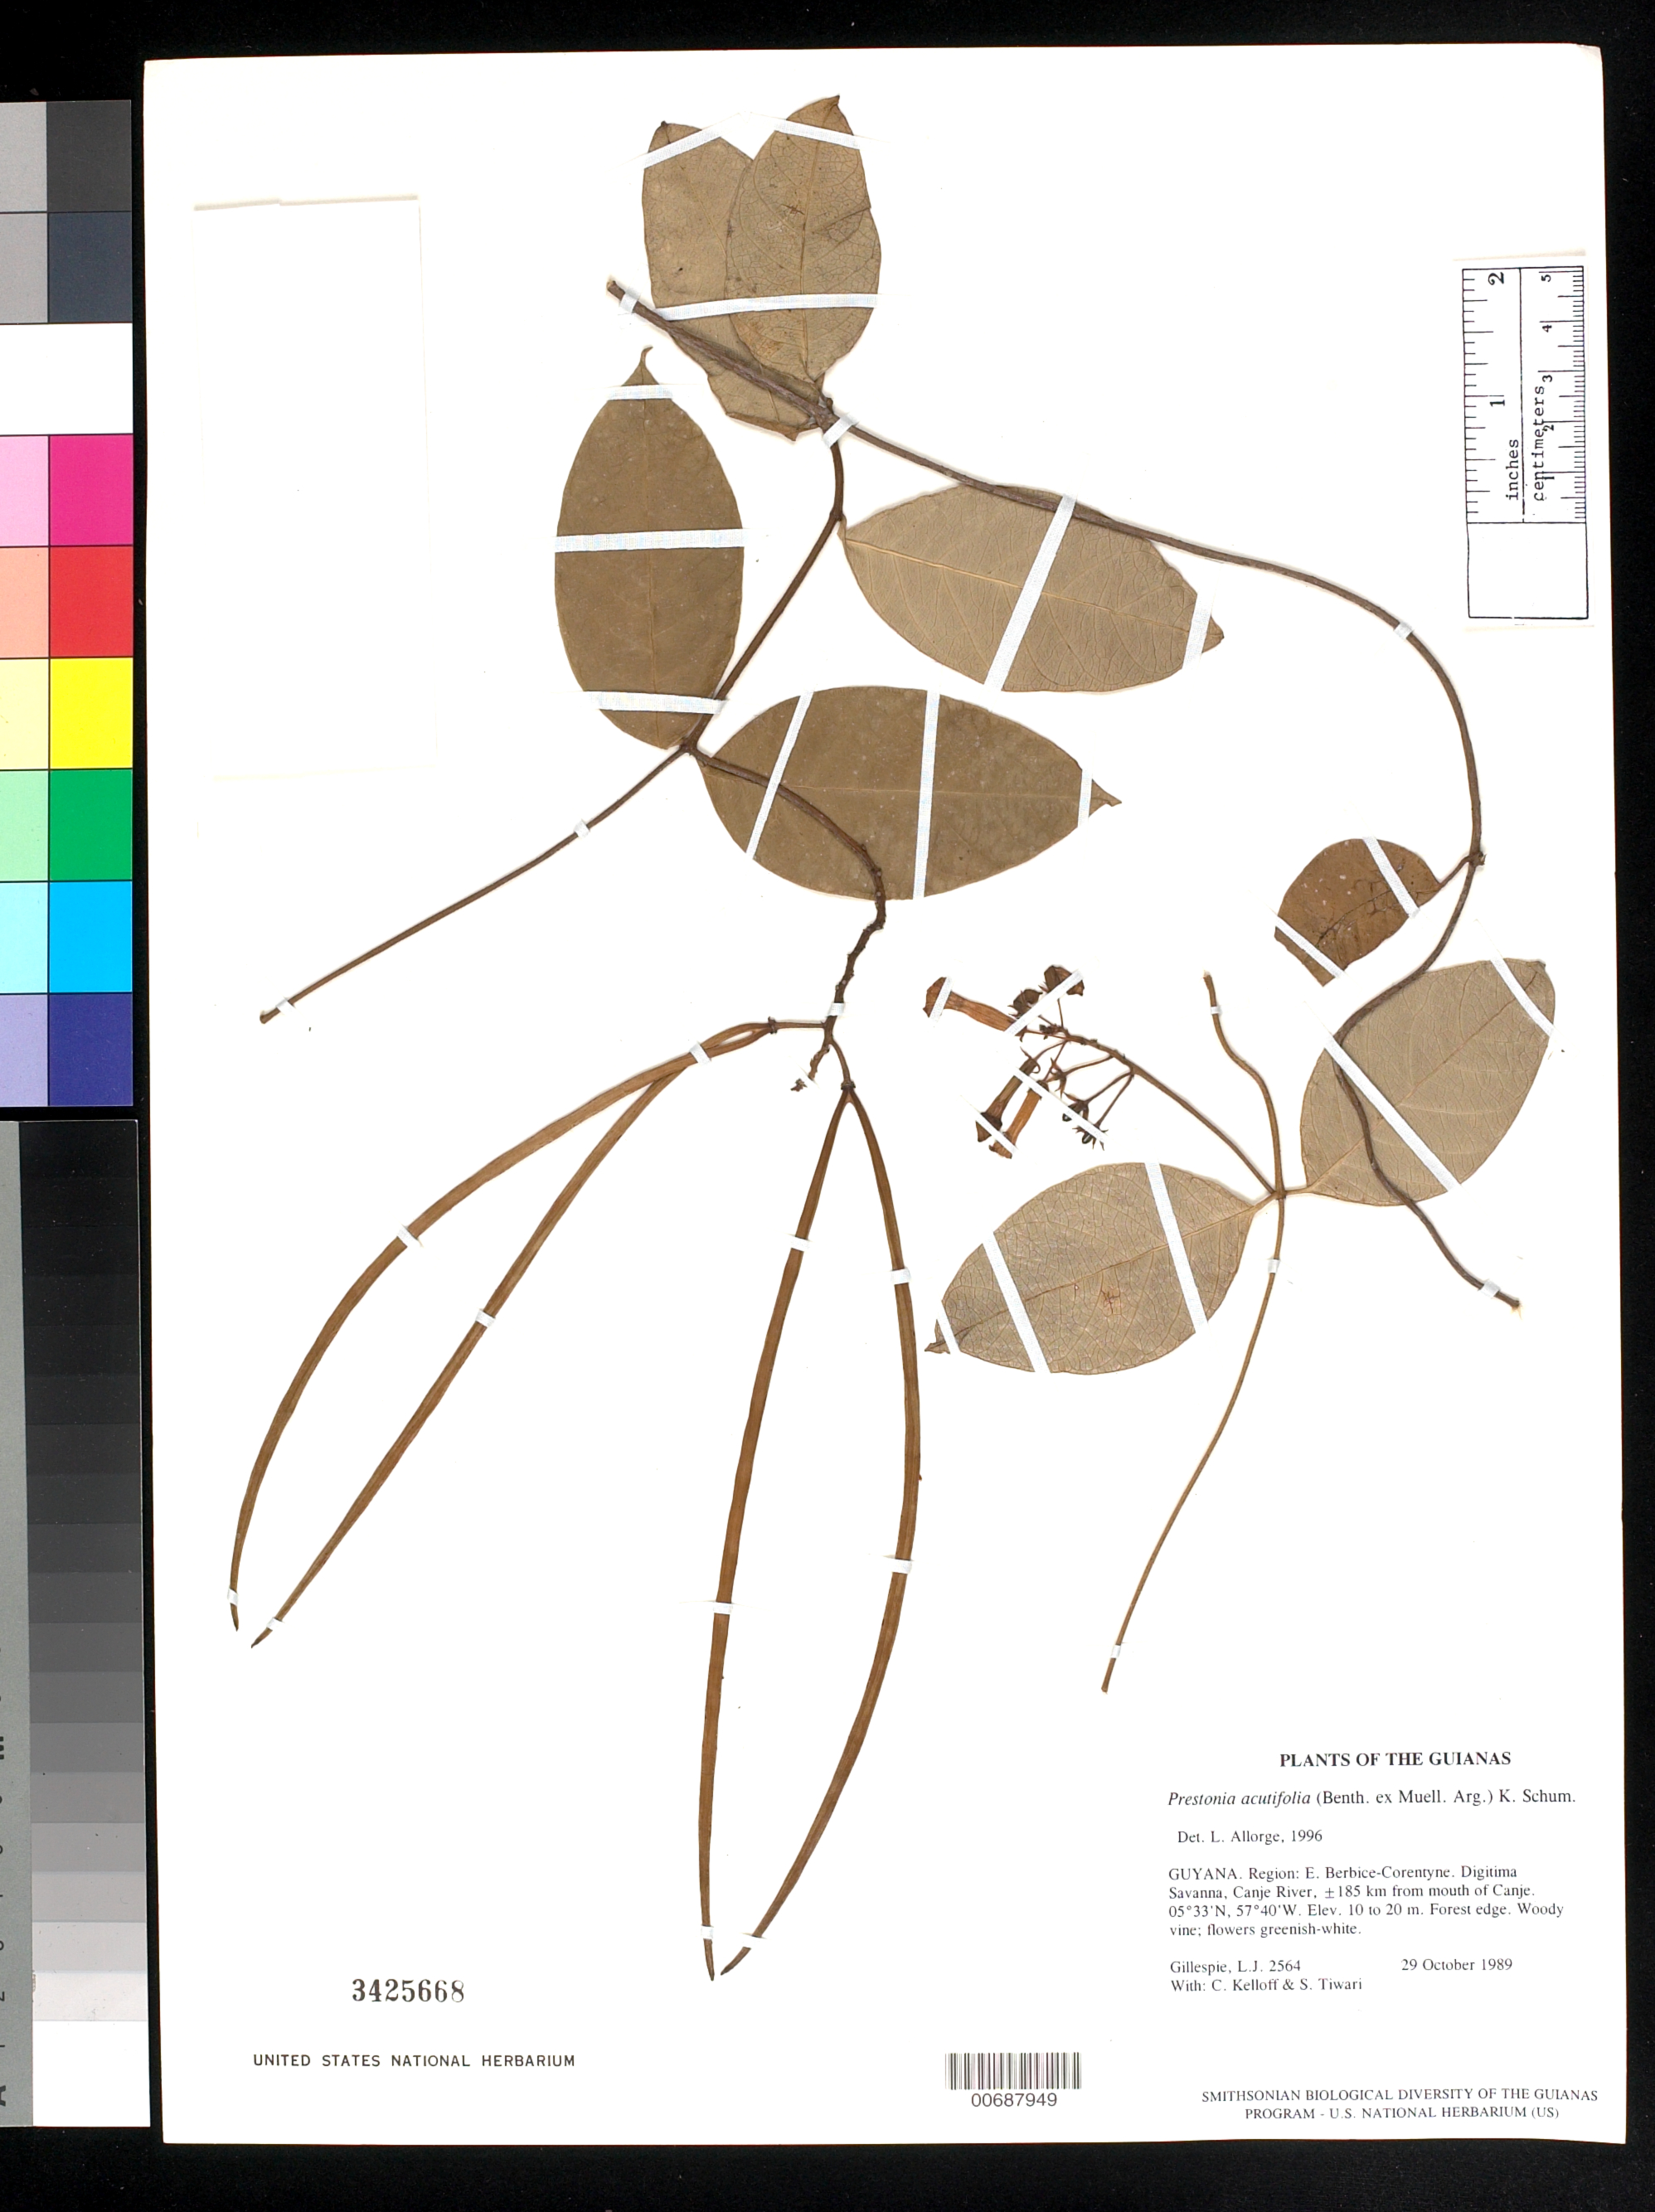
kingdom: Plantae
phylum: Tracheophyta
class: Magnoliopsida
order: Gentianales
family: Apocynaceae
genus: Prestonia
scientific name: Prestonia cayennensis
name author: (A. DC.) Pichon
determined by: Morales, J. F.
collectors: L. J. Gillespie, C. L. Kelloff & S. Tiwari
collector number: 2564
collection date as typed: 30 October 1989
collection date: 1989-10-30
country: Guyana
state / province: E. Berbice-Corentyne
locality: Digitima Savanna, Canje River, ±185 km from mouth of Canje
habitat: Forest edge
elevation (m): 10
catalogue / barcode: US 3425668